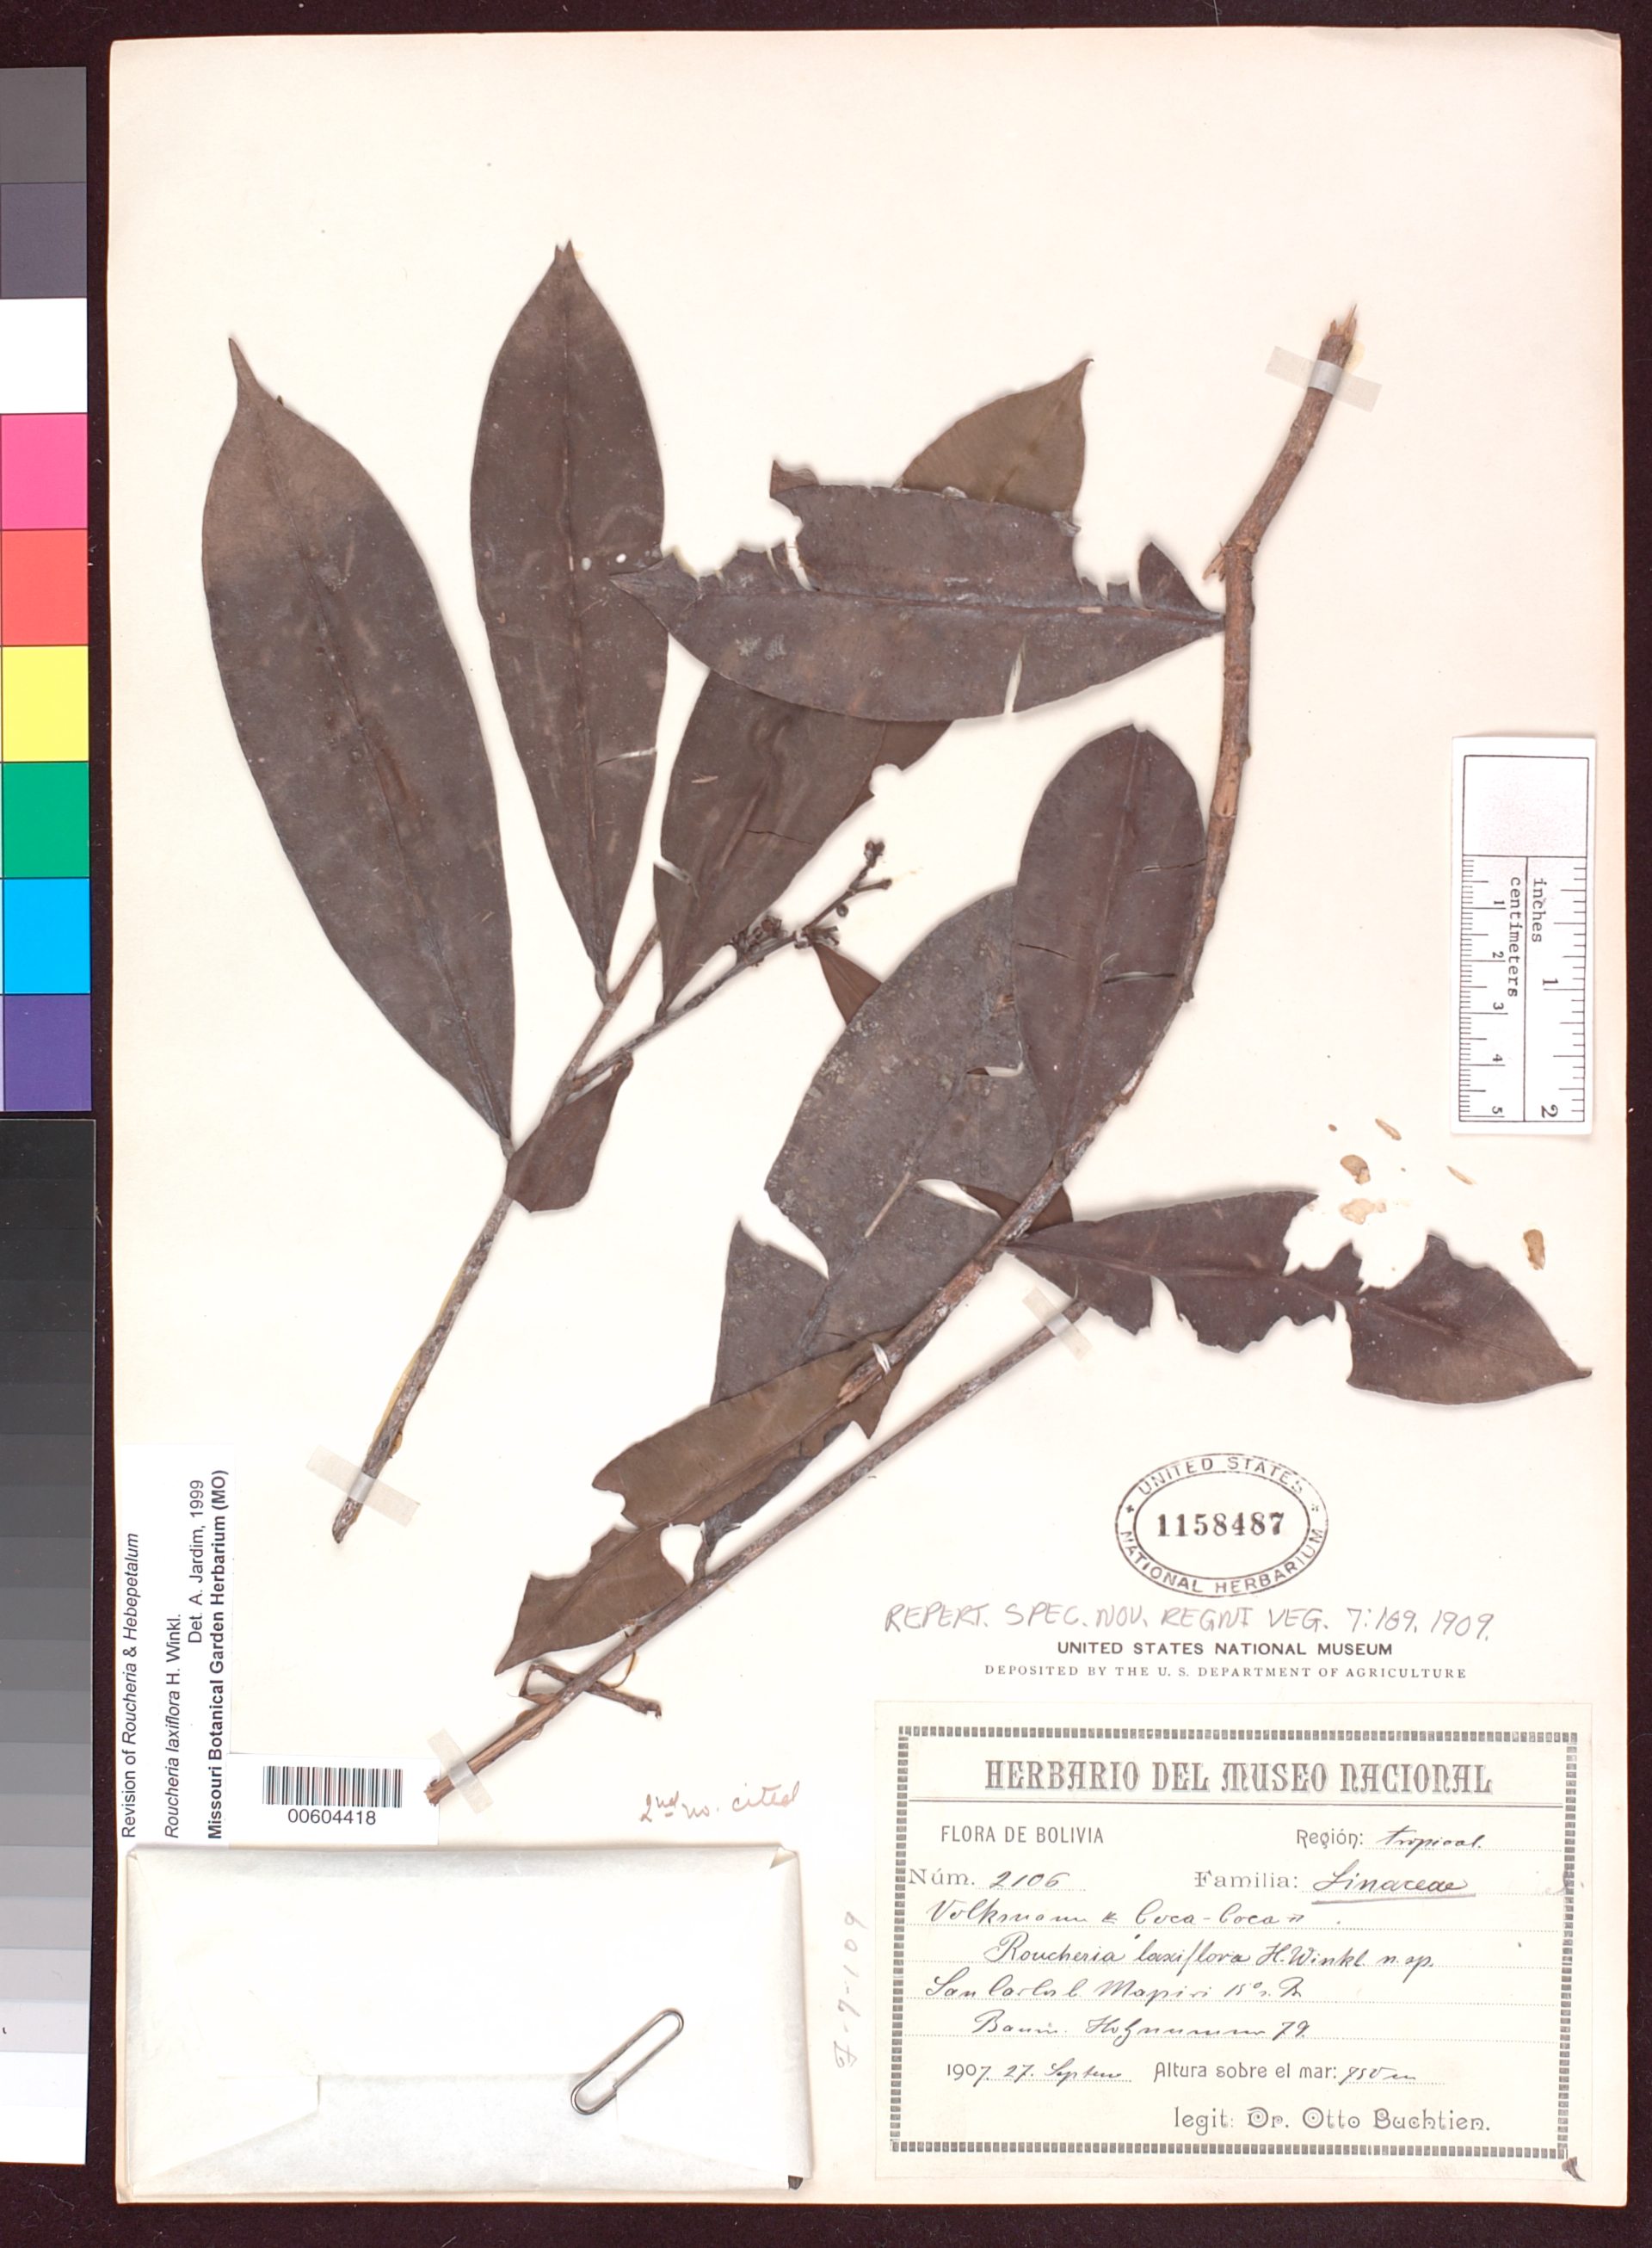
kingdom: Plantae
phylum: Tracheophyta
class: Magnoliopsida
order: Malpighiales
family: Linaceae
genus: Roucheria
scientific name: Roucheria laxiflora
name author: H. Winkl.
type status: Isosyntype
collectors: O. Buchtien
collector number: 2106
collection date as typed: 27 Sep 1907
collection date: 1907-09-27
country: Bolivia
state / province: La Paz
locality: San Carlos, Mapiri.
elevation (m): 150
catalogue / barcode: US 1158487